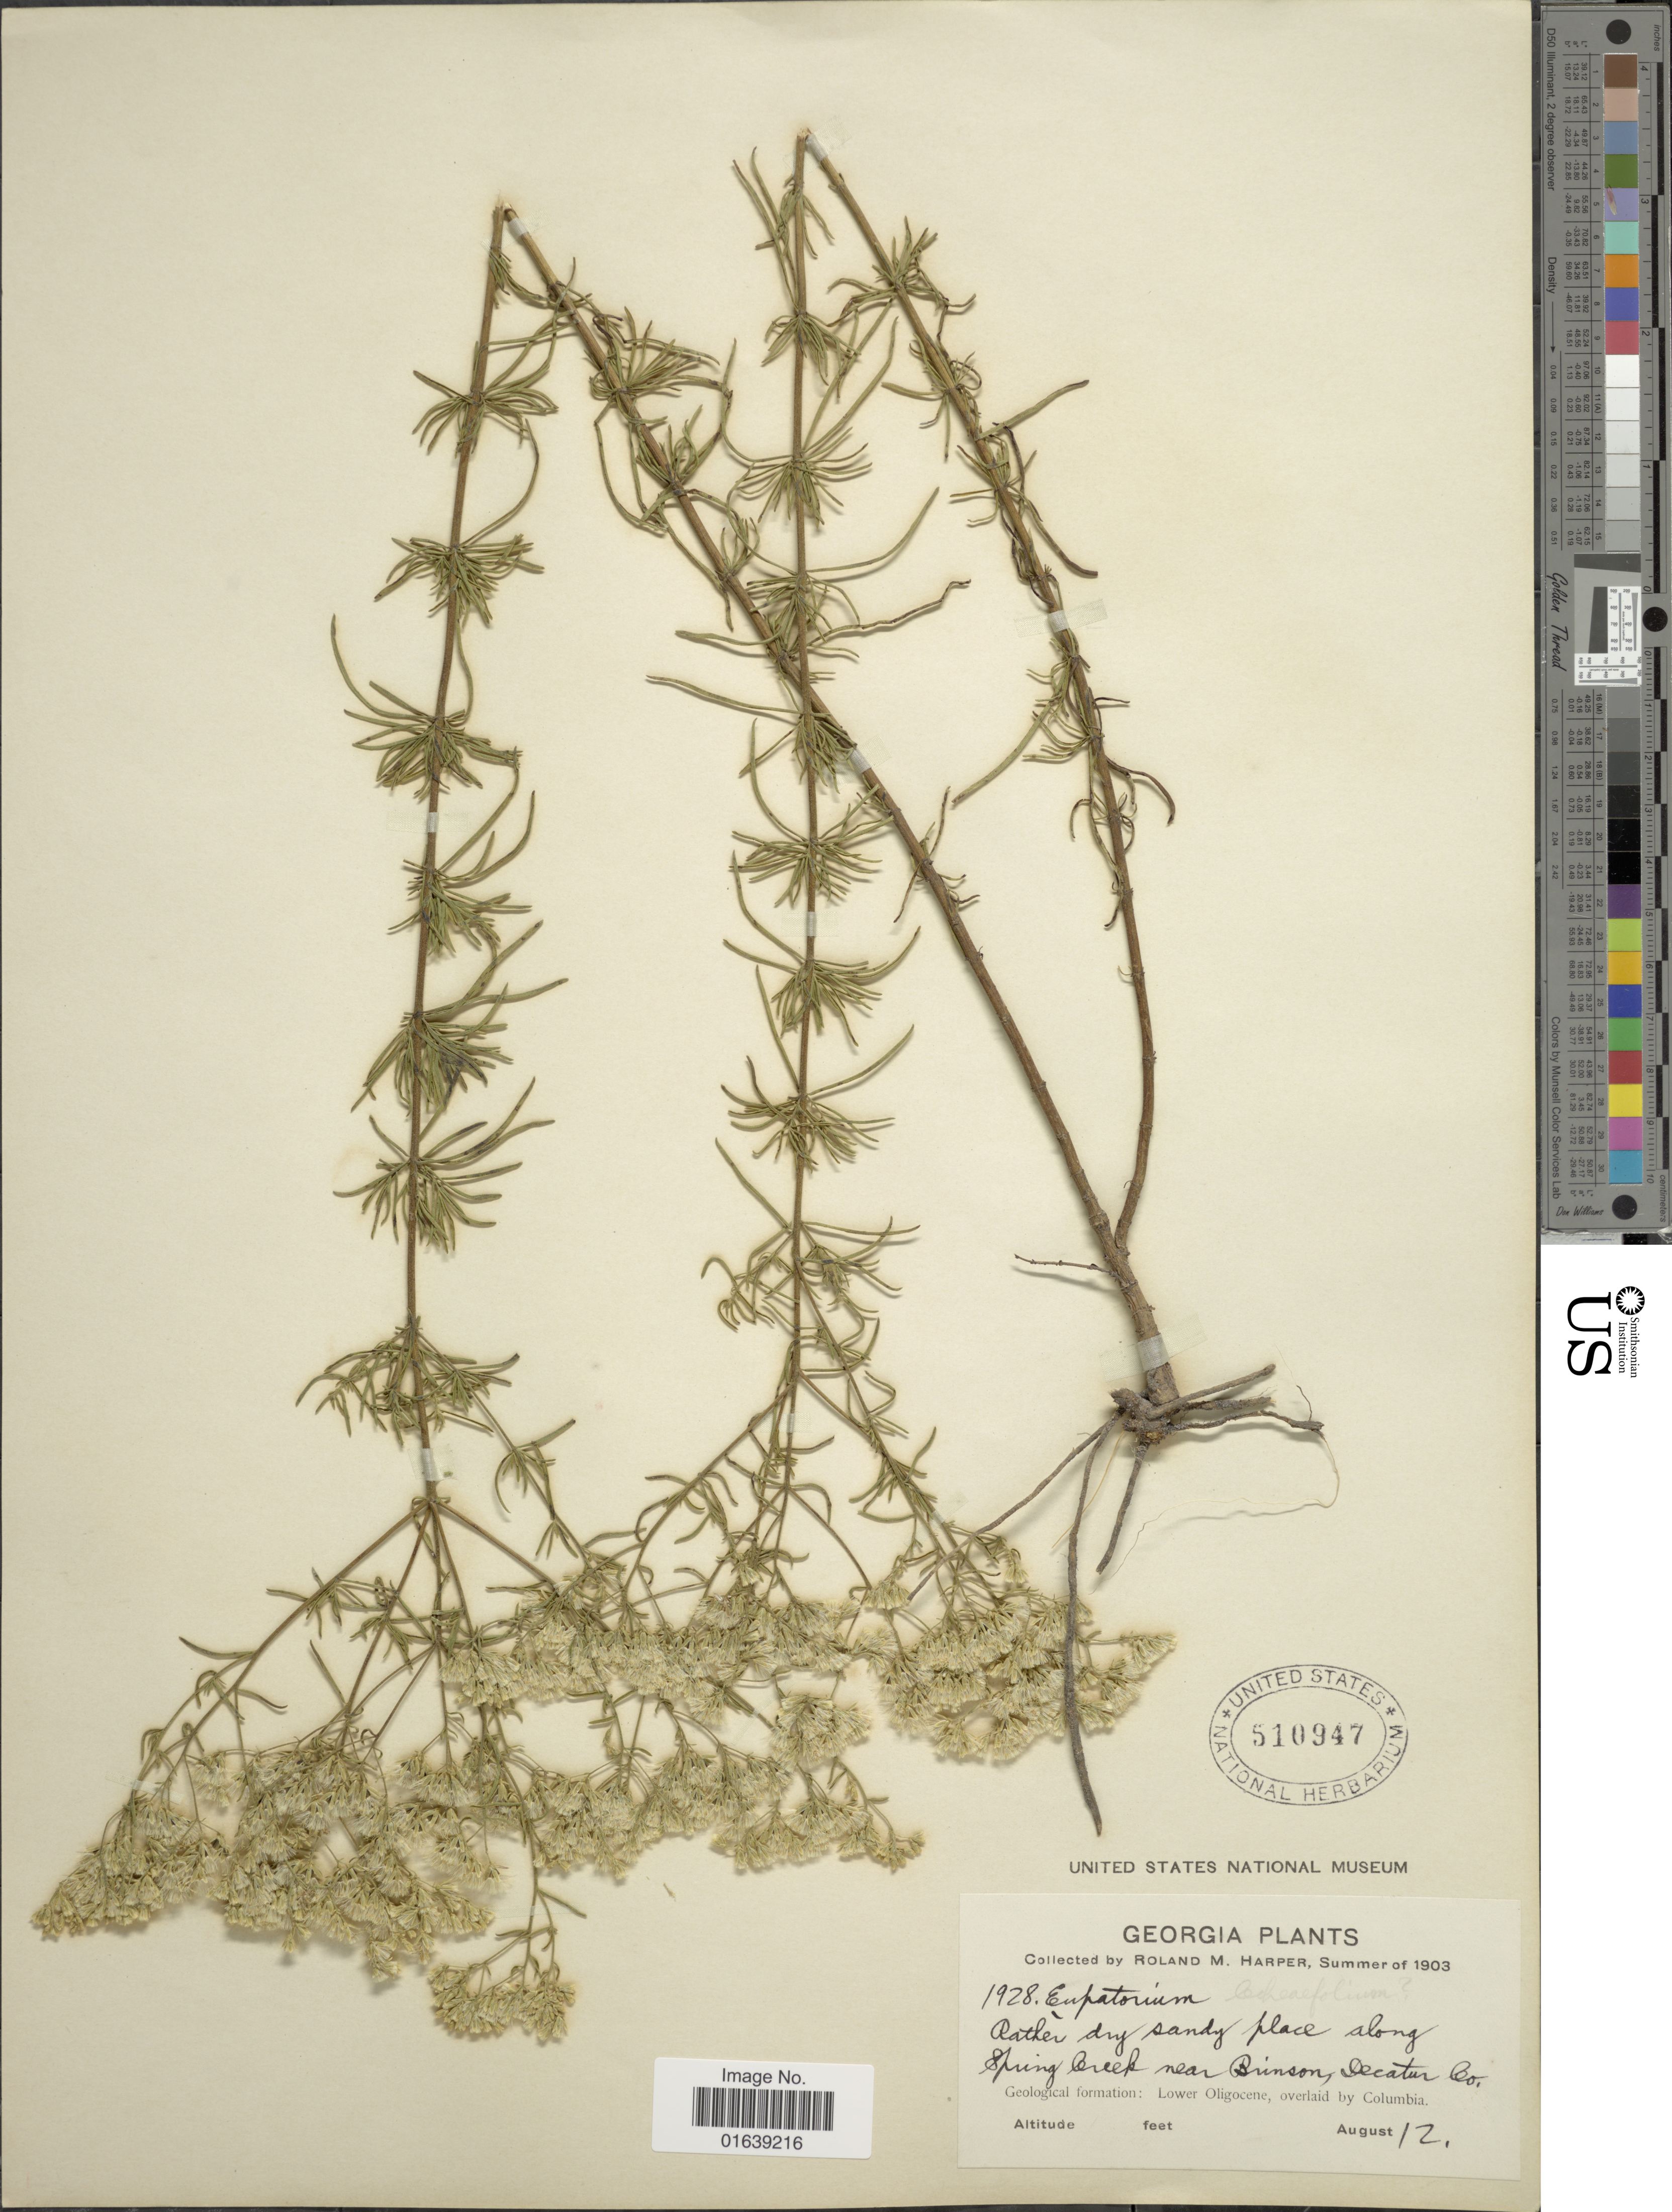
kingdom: Plantae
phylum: Tracheophyta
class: Magnoliopsida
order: Asterales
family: Asteraceae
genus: Eupatorium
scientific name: Eupatorium hyssopifolium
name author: L.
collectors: R. M. Harper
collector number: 1928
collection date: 1903-08-12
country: United States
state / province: Georgia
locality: Rather dry sandy place along Spring Creek near Brinson, Decatur Co.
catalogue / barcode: US 510947